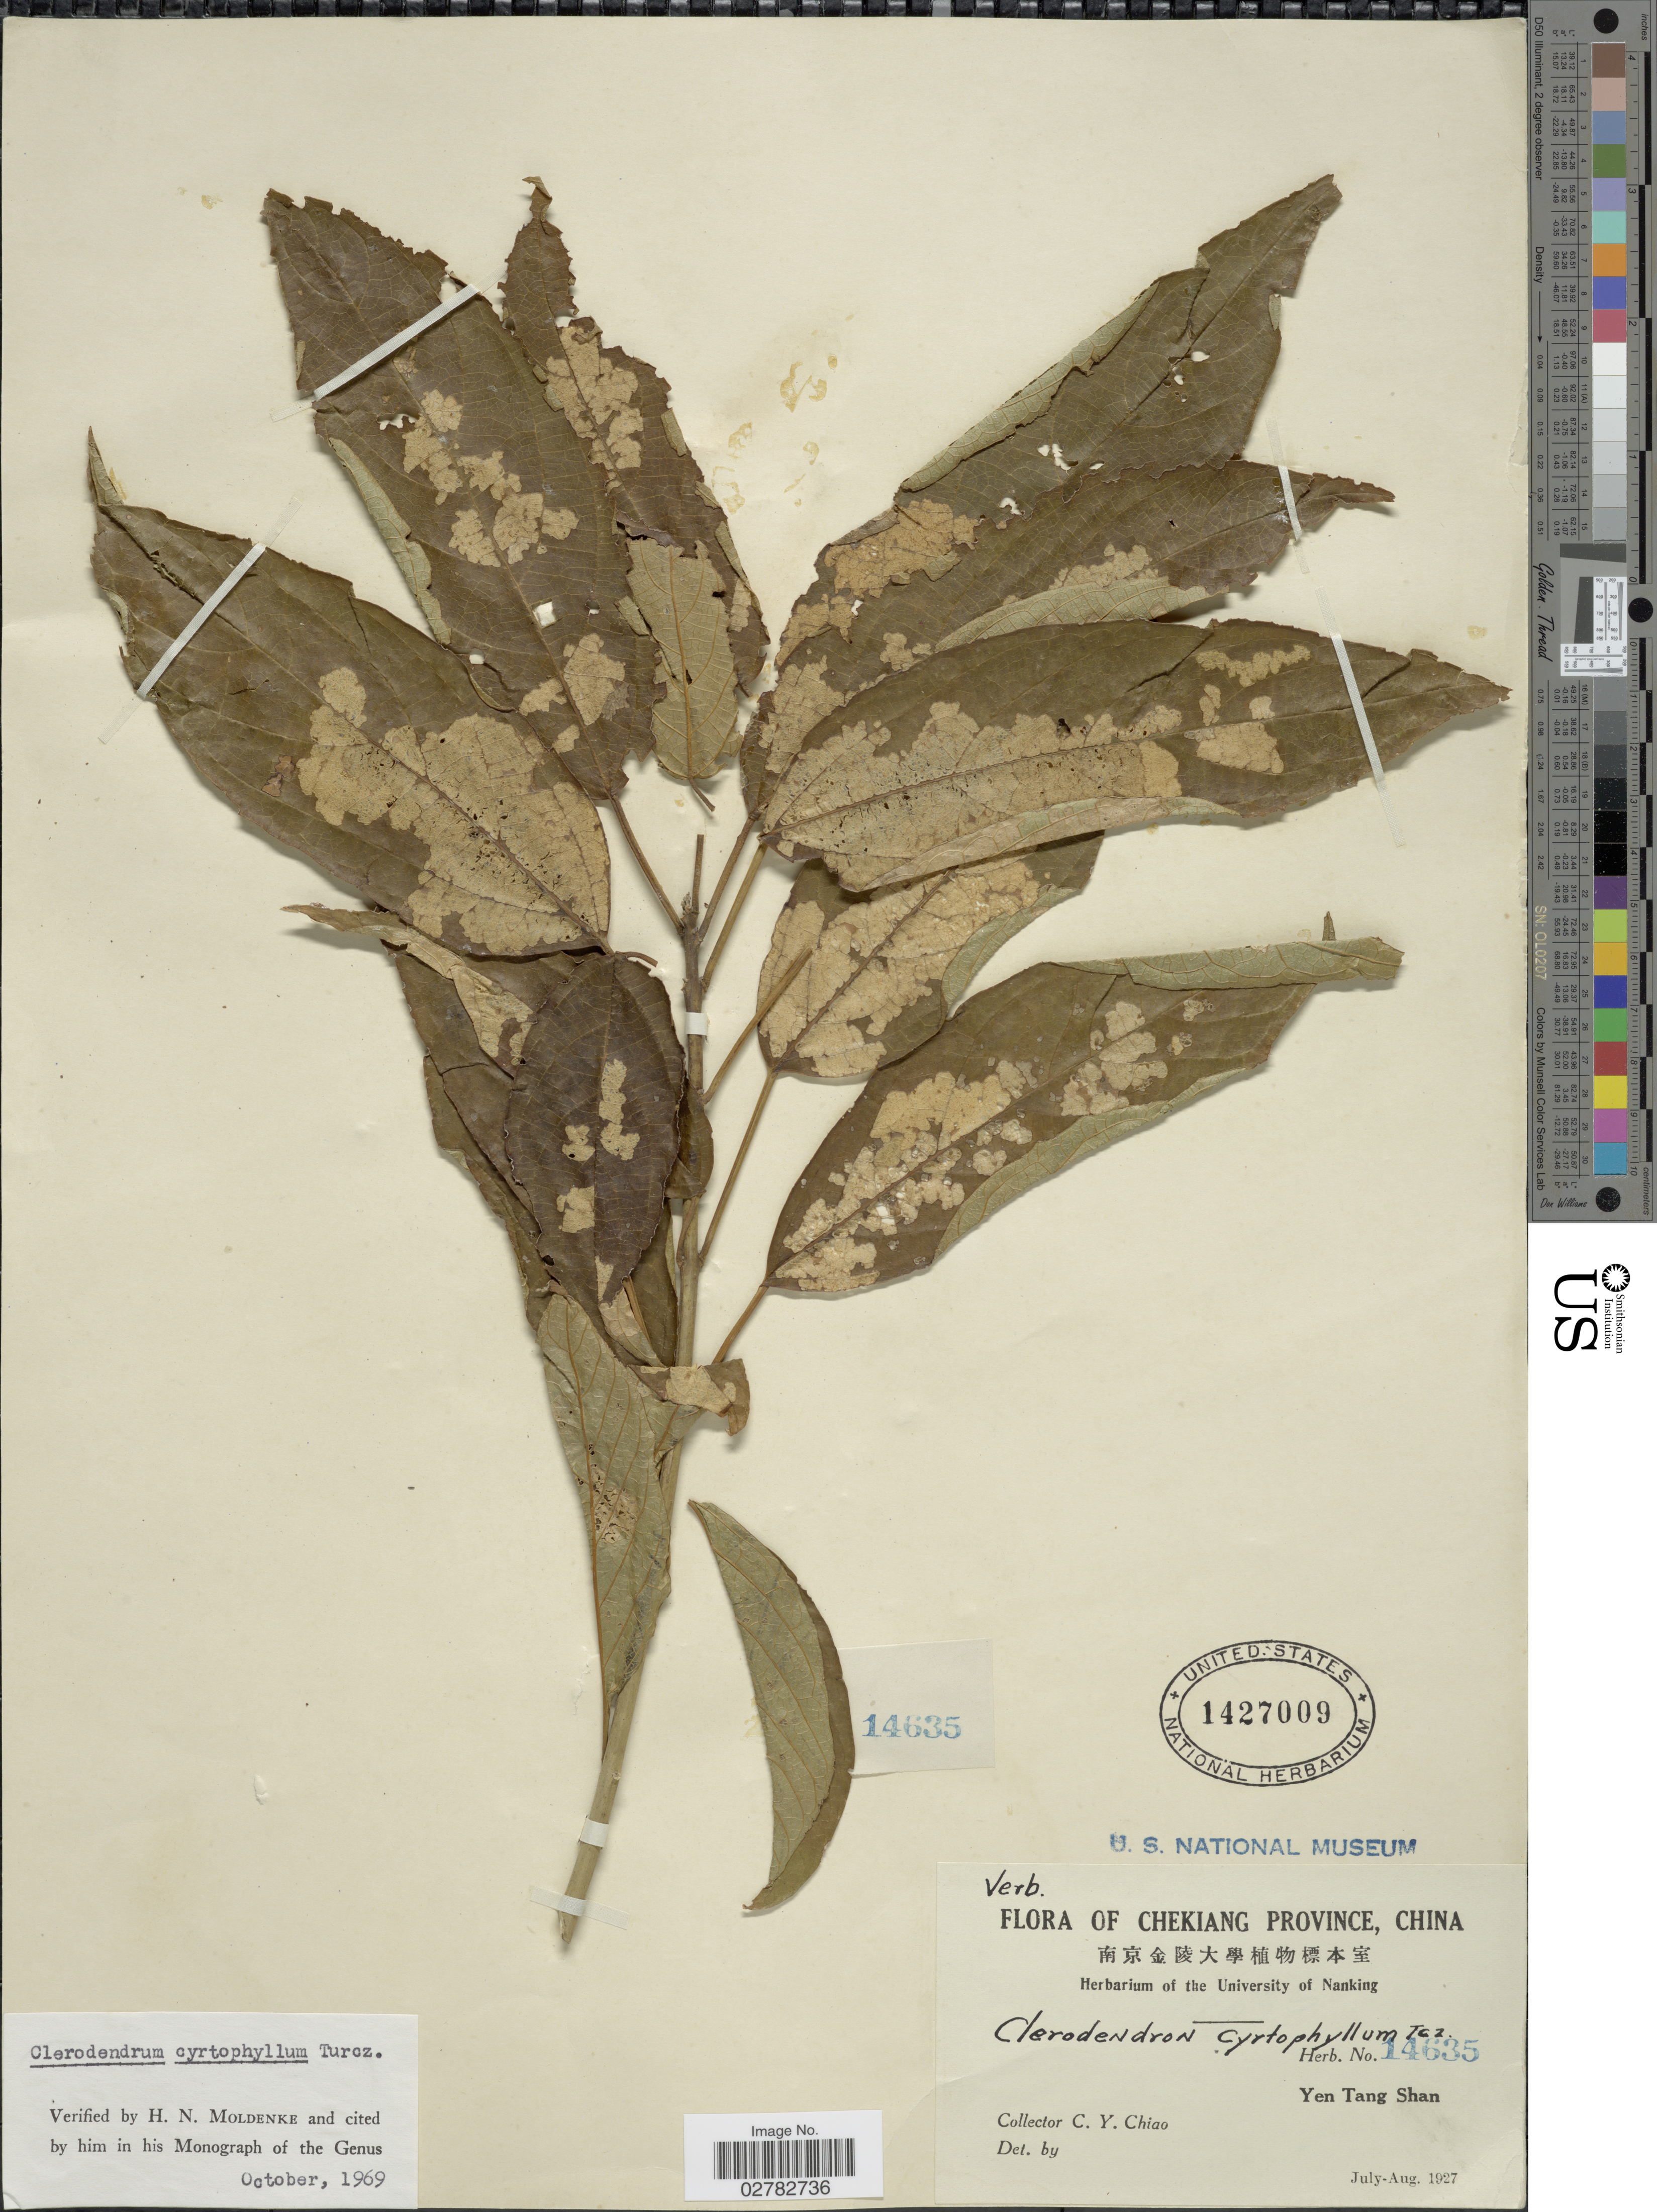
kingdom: Plantae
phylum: Tracheophyta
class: Magnoliopsida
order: Lamiales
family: Lamiaceae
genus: Clerodendrum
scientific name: Clerodendrum cyrtophyllum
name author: Turcz.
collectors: C. Y. Chiao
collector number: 14635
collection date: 1927-07/1927-08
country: China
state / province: Zhejiang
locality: Chekiang Province. Yen Tang Shan.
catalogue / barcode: US 1427009